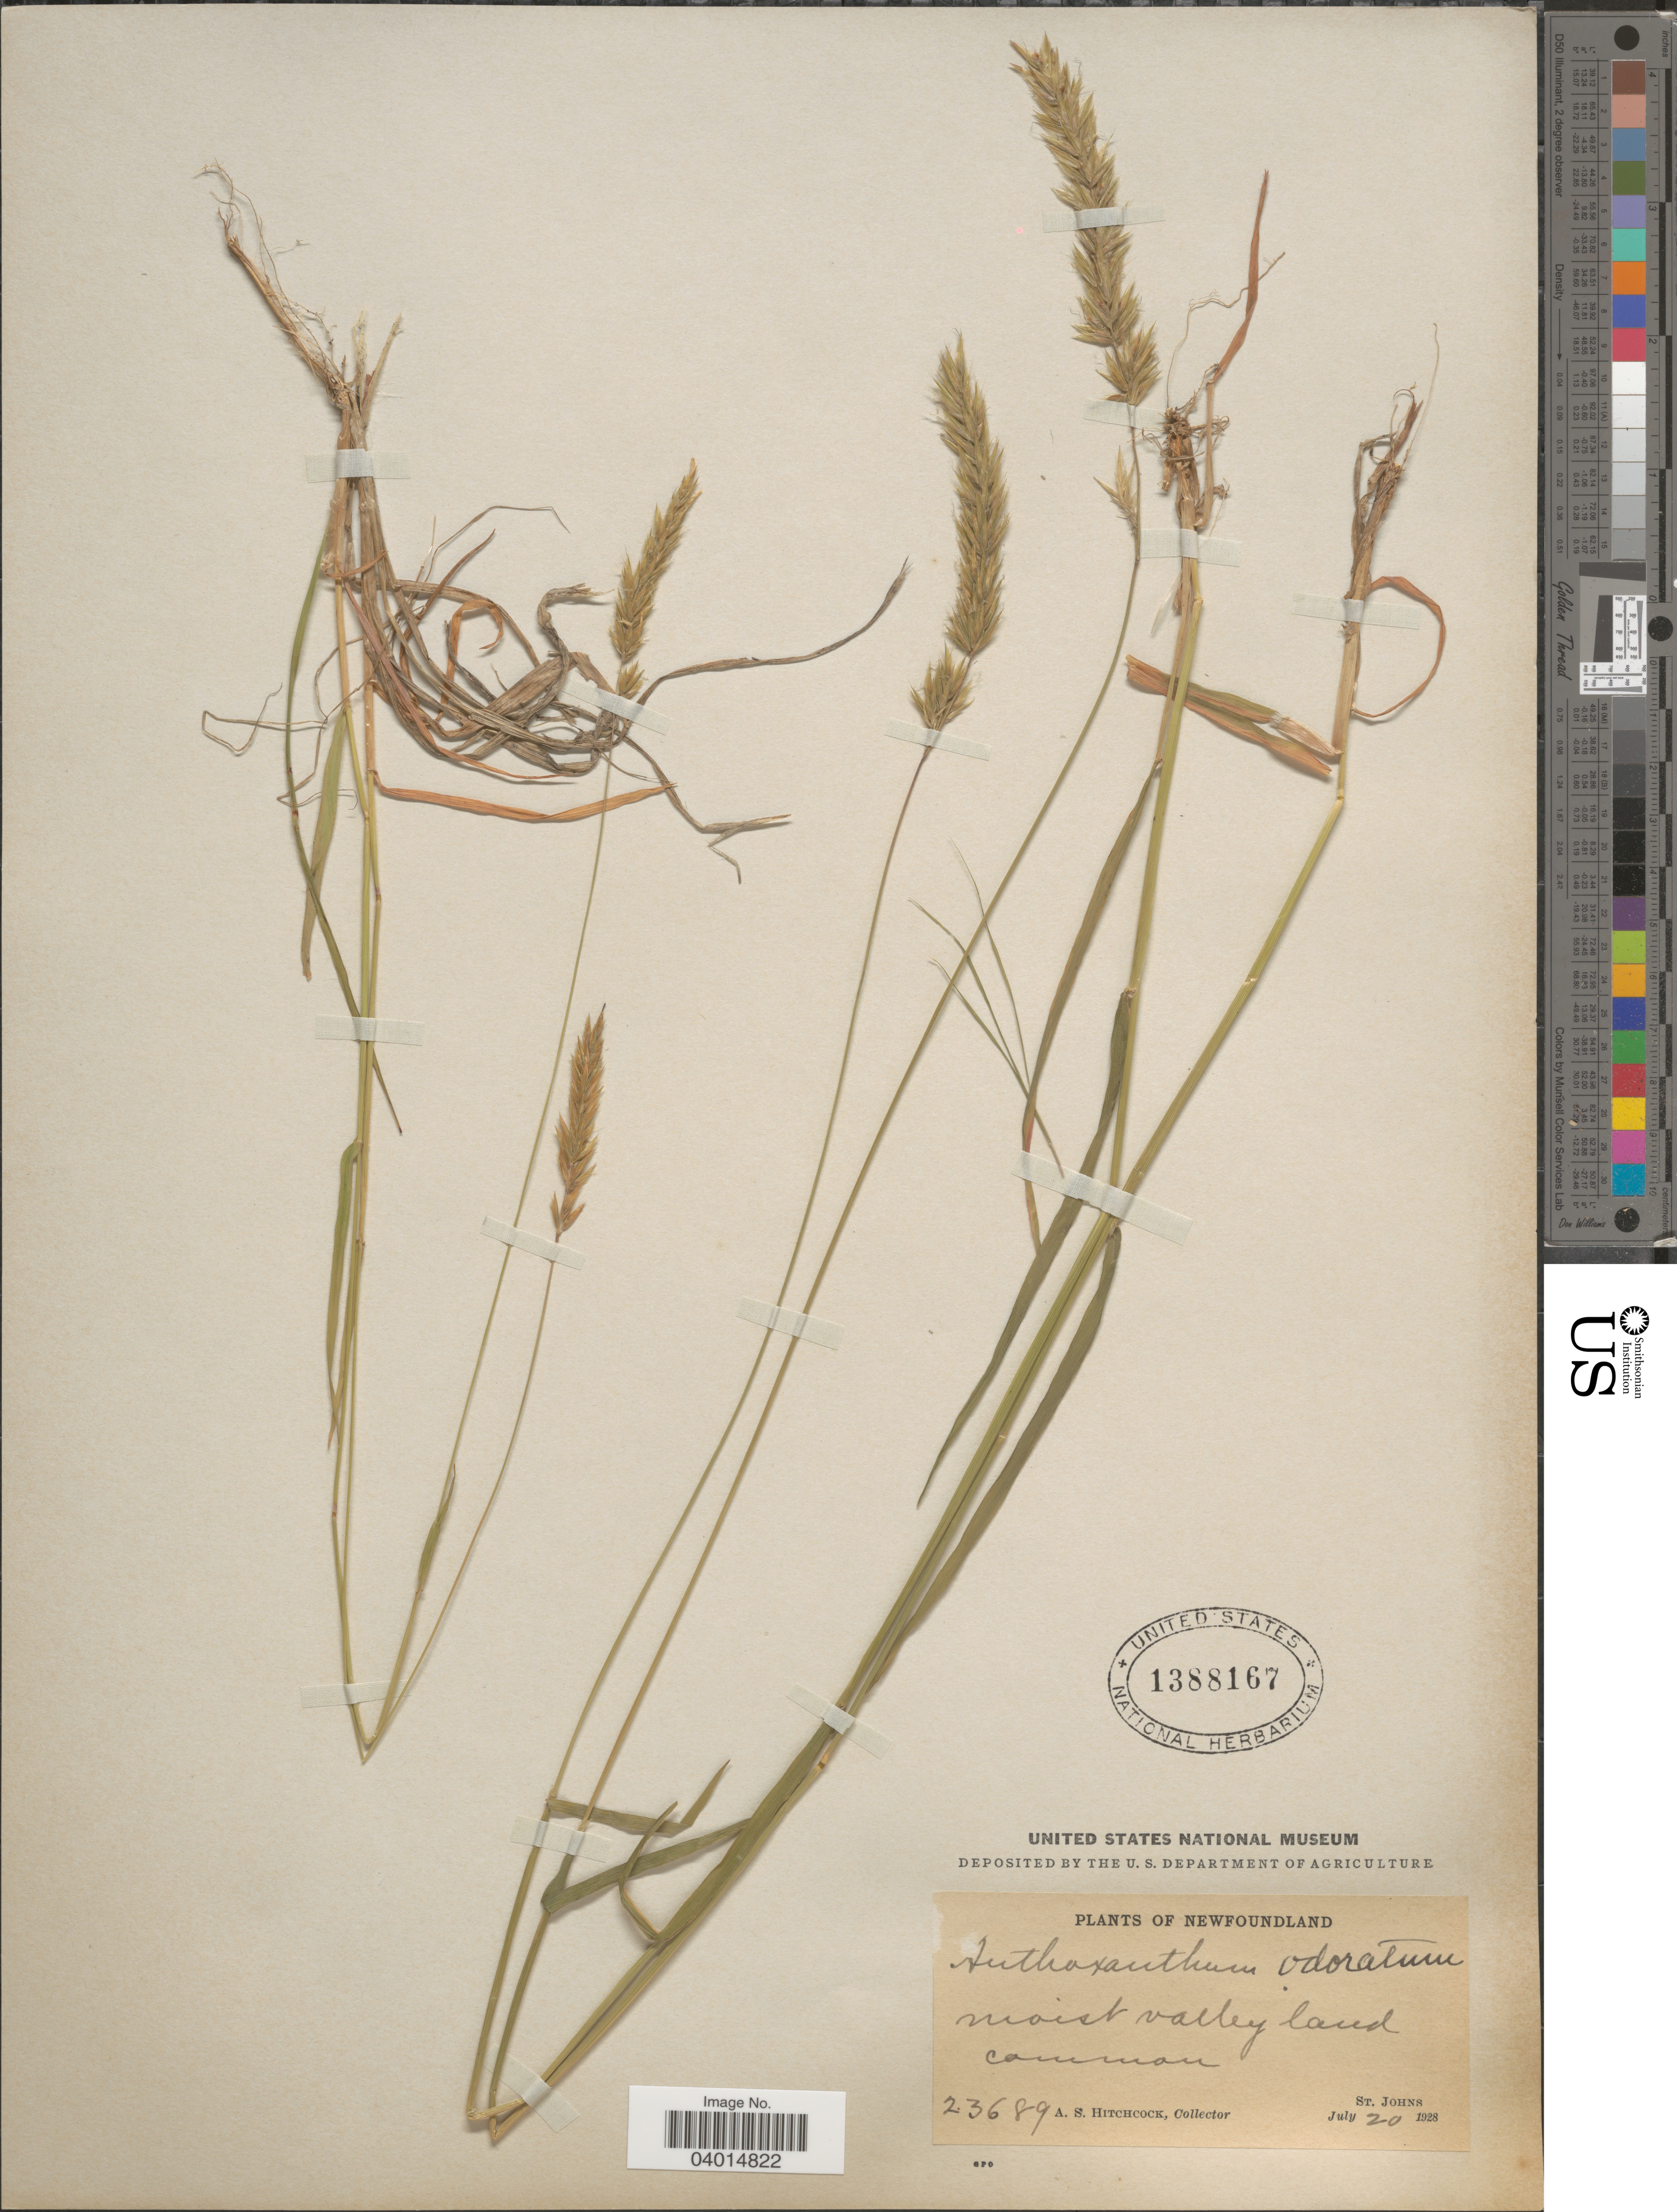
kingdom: Plantae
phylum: Tracheophyta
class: Liliopsida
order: Poales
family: Poaceae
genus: Anthoxanthum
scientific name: Anthoxanthum odoratum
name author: L.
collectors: A. S. Hitchcock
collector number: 23689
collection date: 1928-07-20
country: Canada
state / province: Newfoundland and Labrador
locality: St. John's.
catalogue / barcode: US 1388167